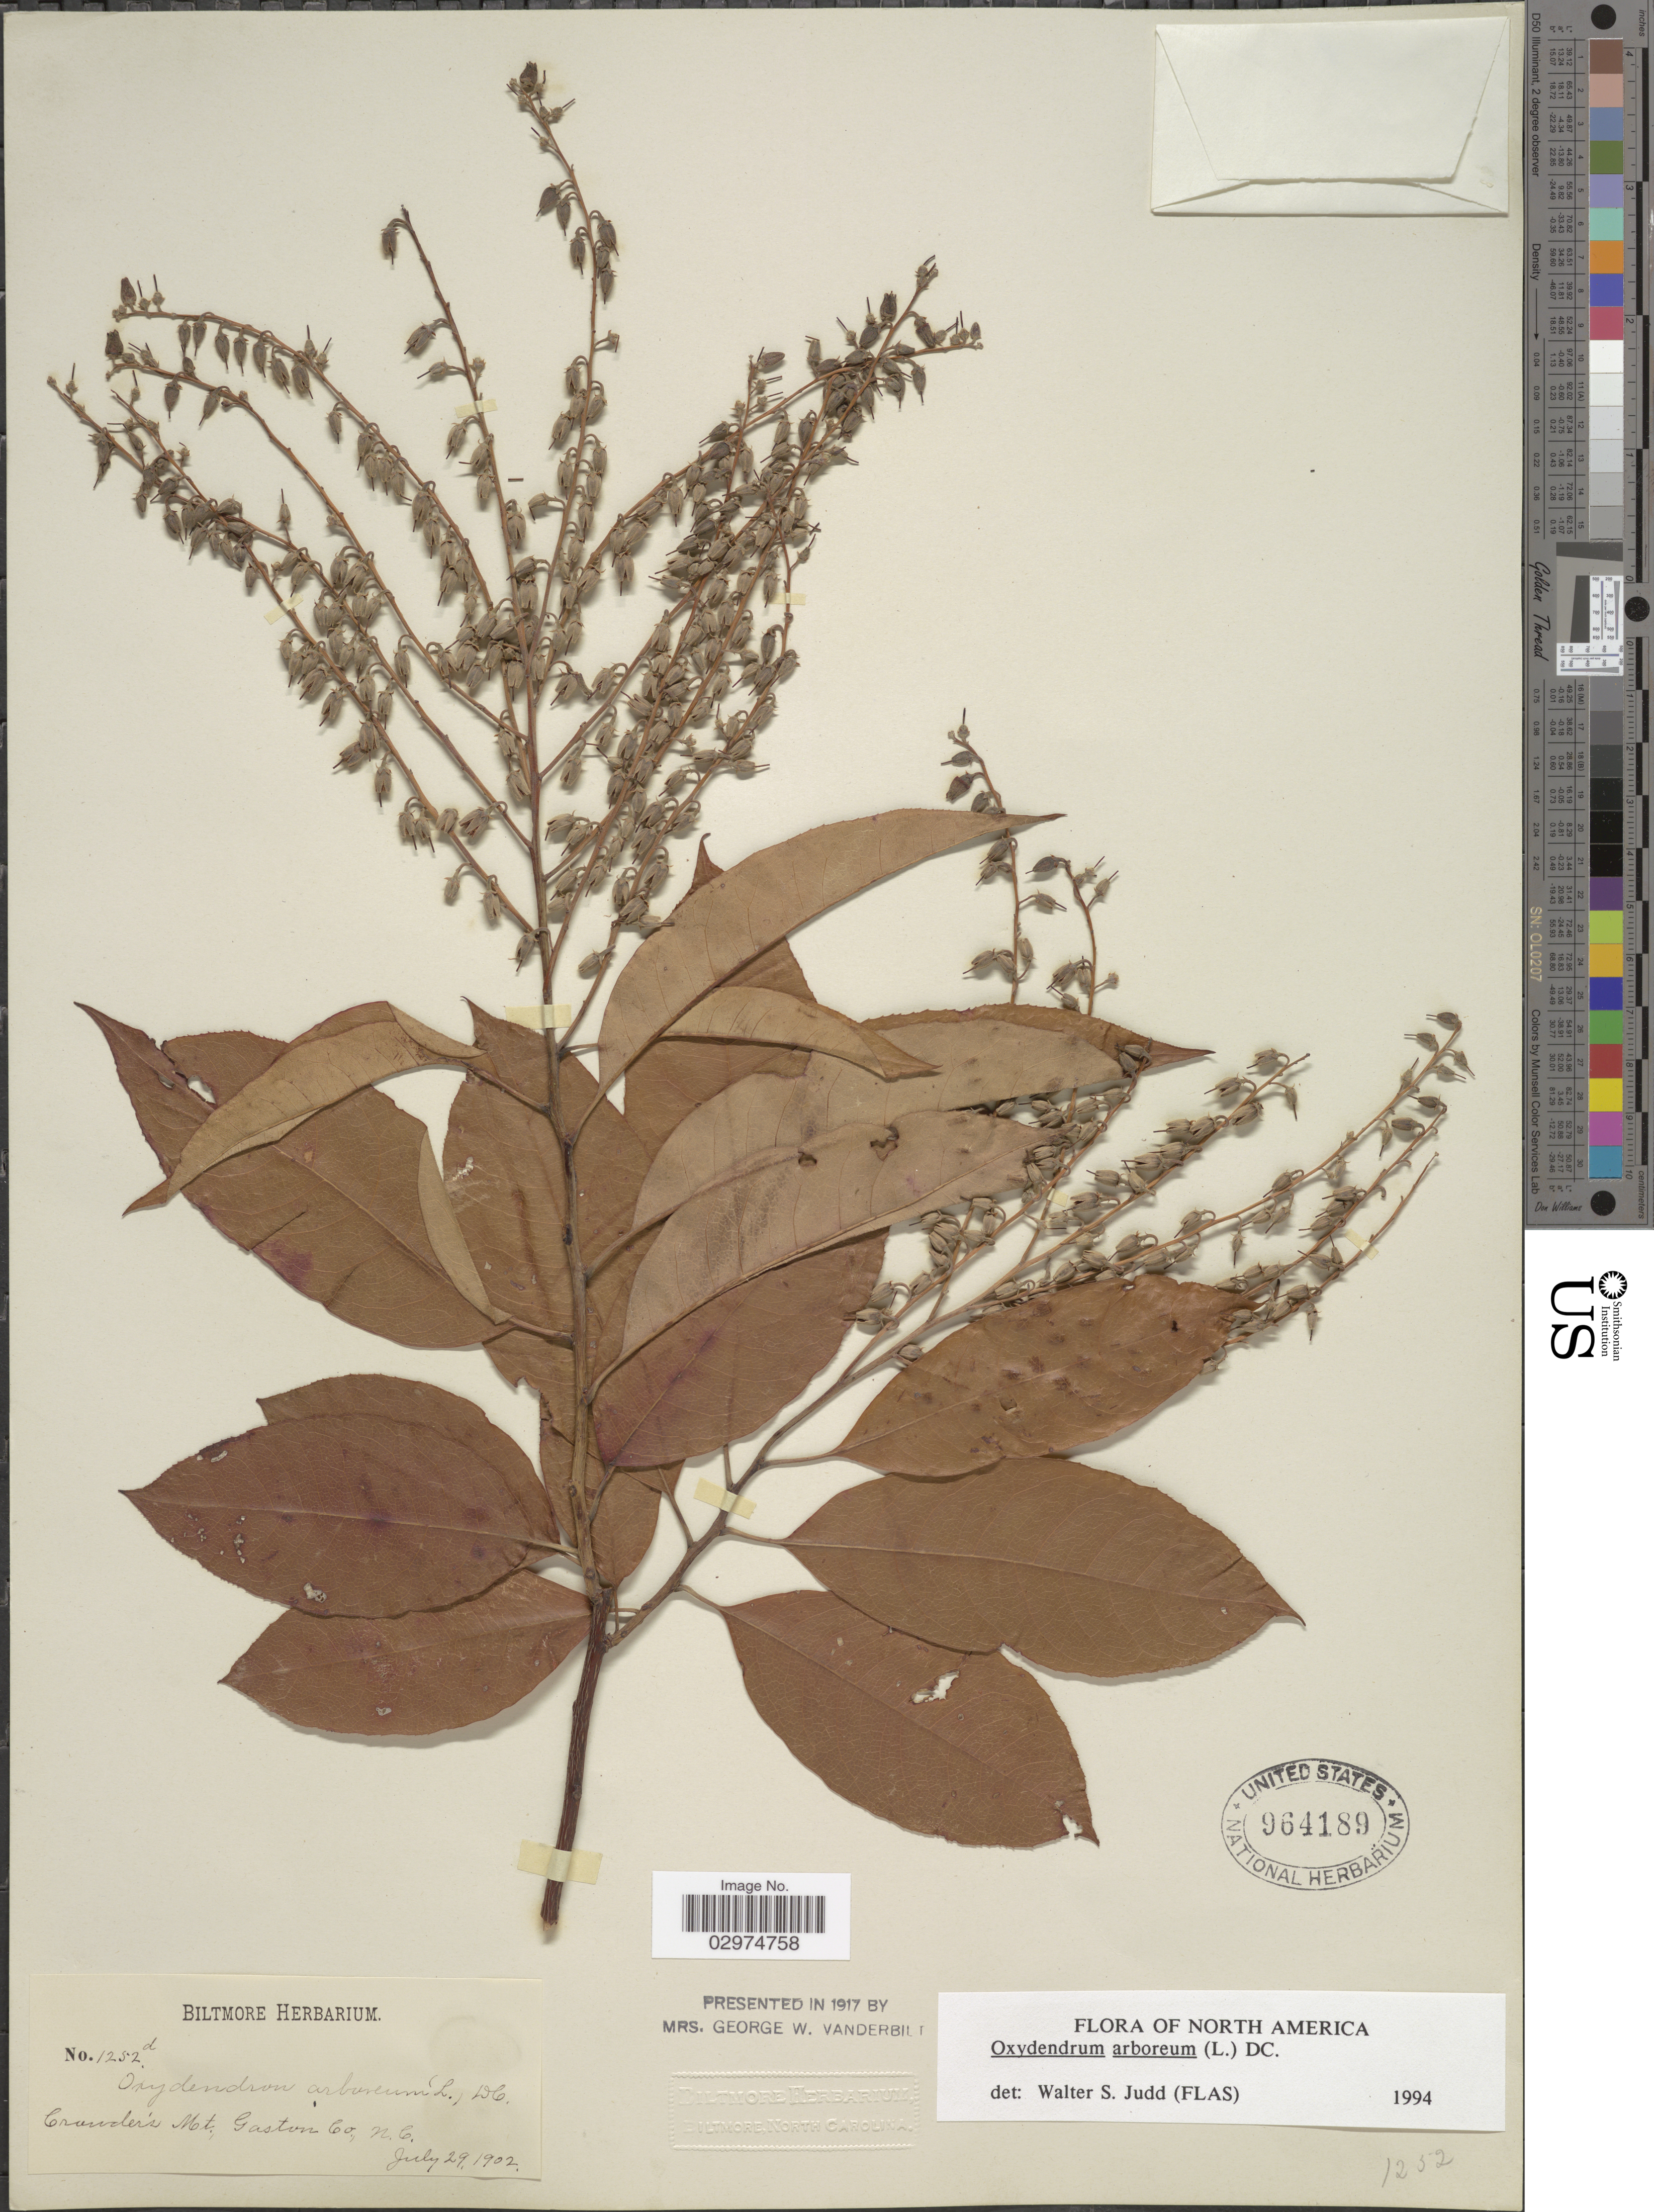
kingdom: Plantae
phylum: Tracheophyta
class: Magnoliopsida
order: Ericales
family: Ericaceae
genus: Oxydendrum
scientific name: Oxydendrum arboreum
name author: (L.) DC.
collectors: ex herb. Biltmore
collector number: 1252d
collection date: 1902-07-29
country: United States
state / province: North Carolina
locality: Cranders Mt., Gaston Co.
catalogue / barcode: US 964189